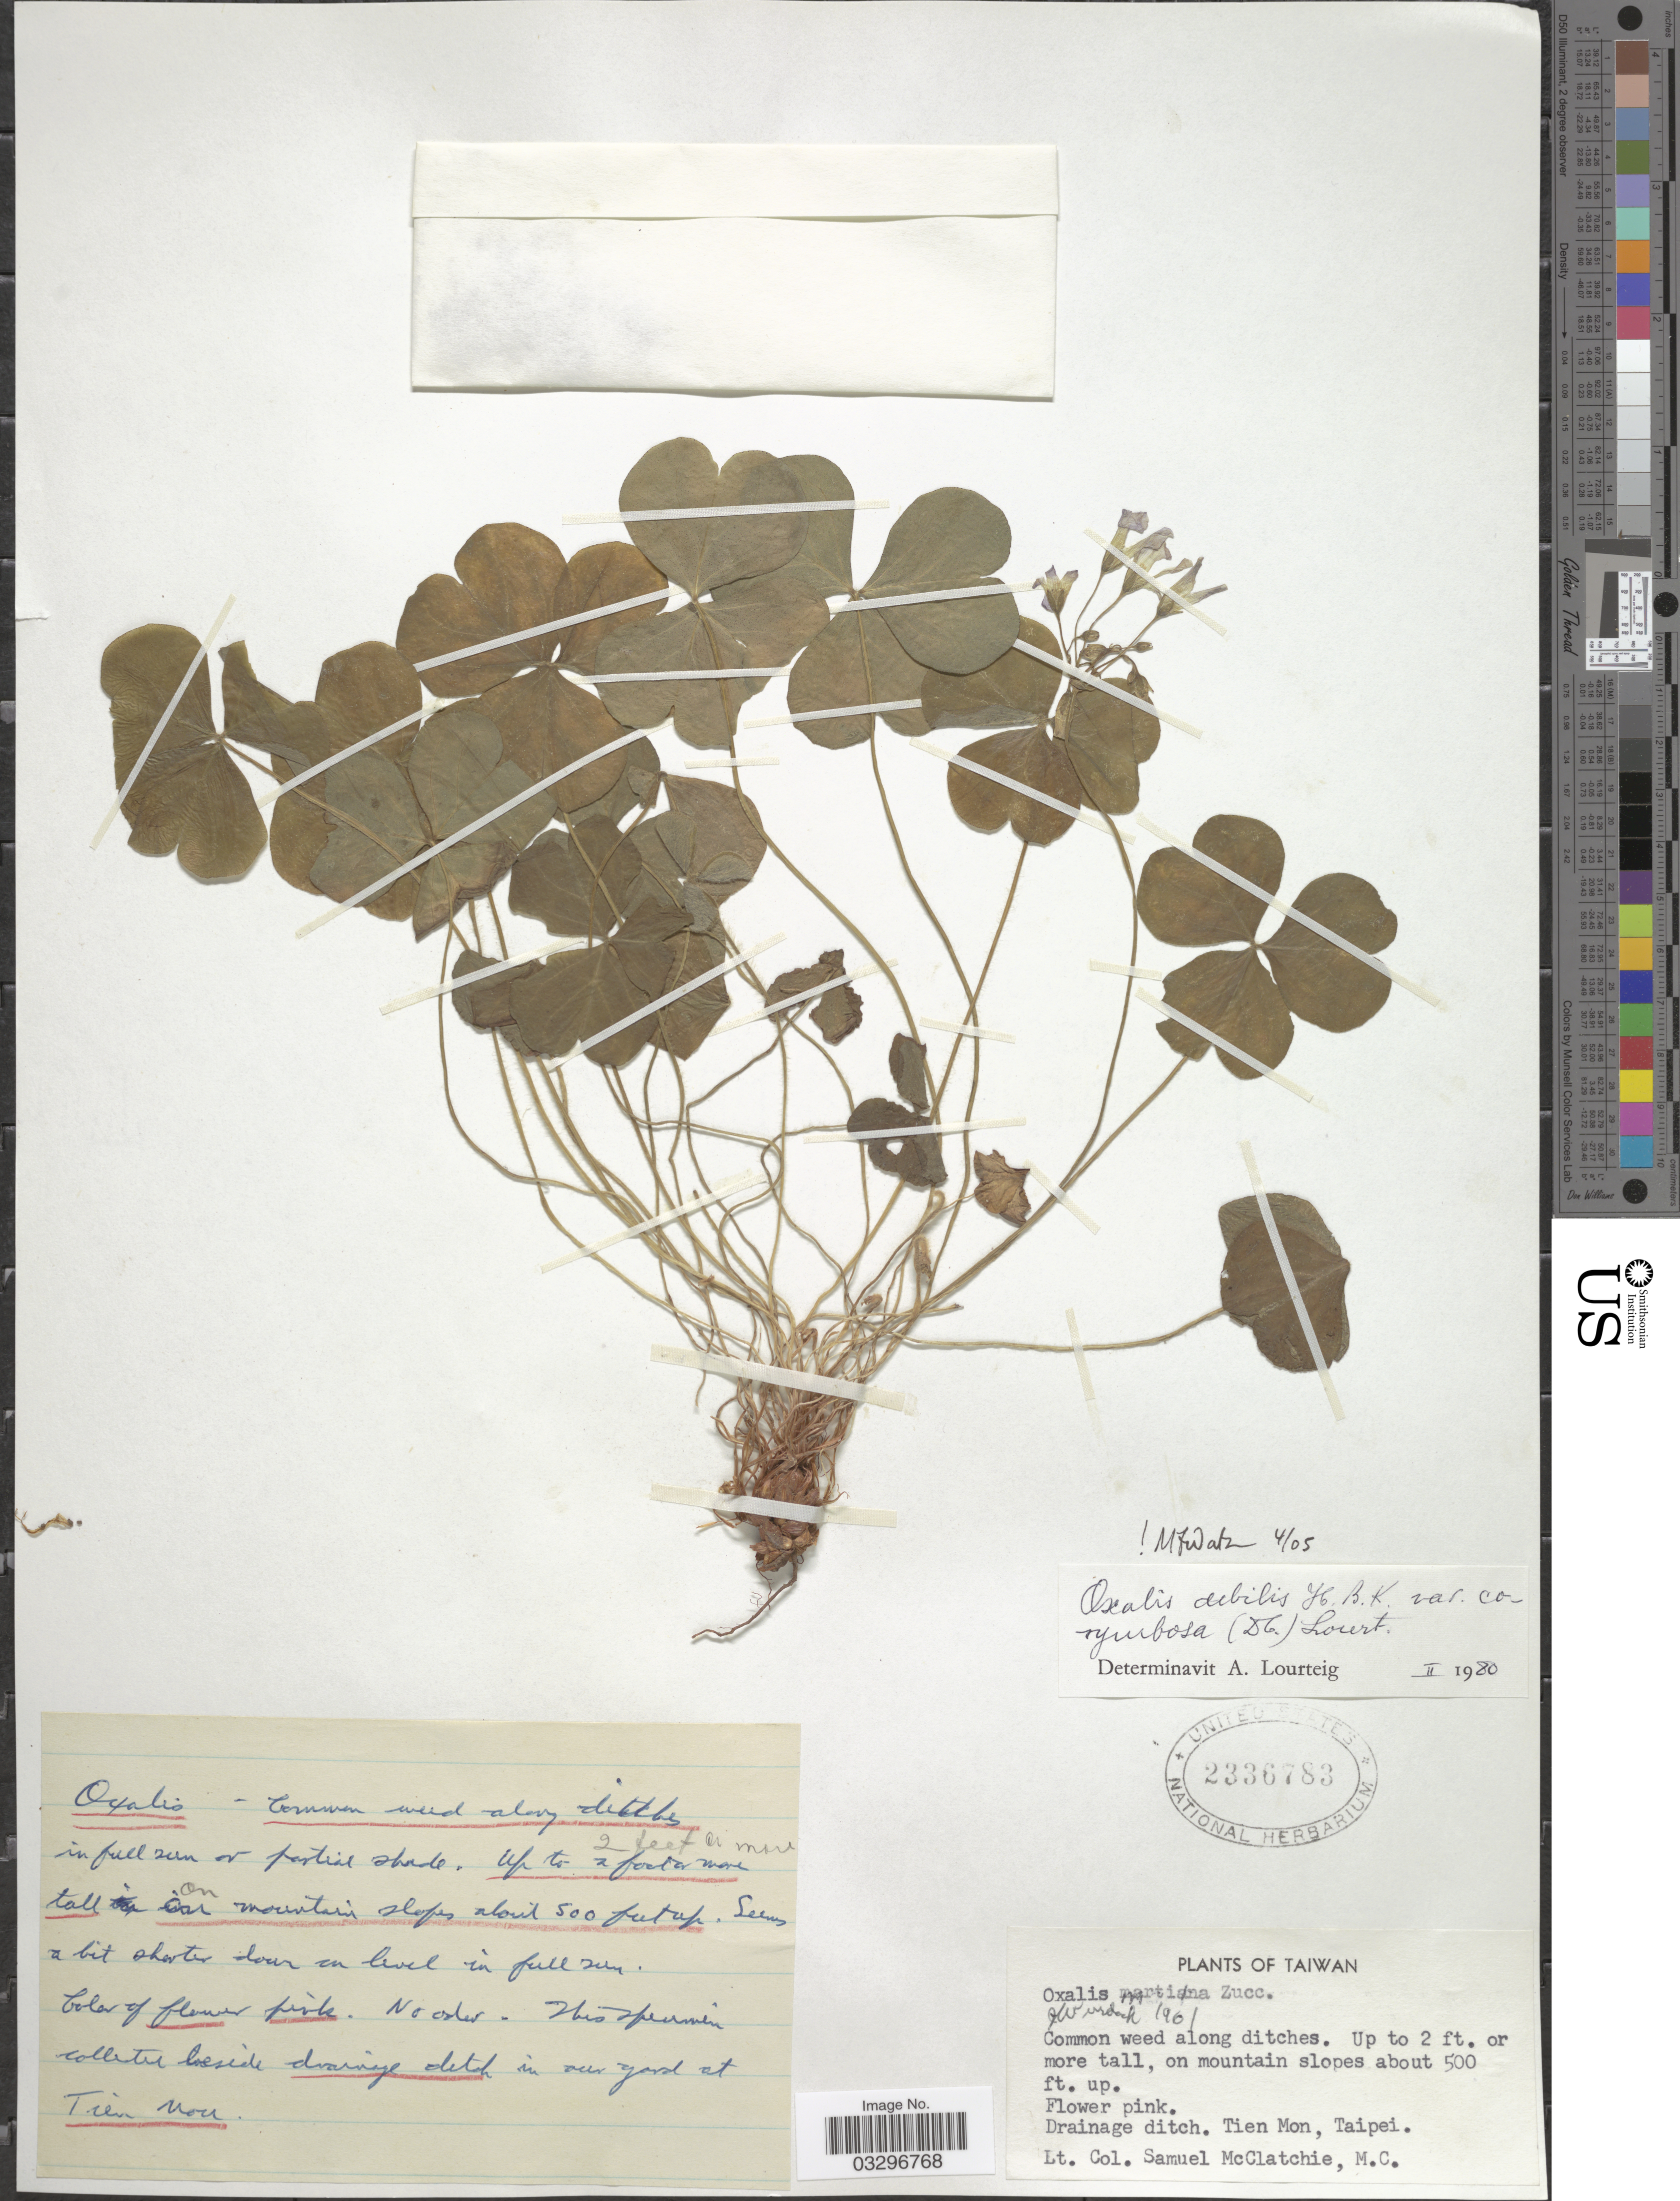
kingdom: Plantae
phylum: Tracheophyta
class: Magnoliopsida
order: Oxalidales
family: Oxalidaceae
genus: Oxalis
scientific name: Oxalis debilis var. corymbosa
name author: (DC.) Lourteig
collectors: S. McClatchie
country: Taiwan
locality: Tien Mon, Taipei.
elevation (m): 152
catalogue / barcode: US 2336783